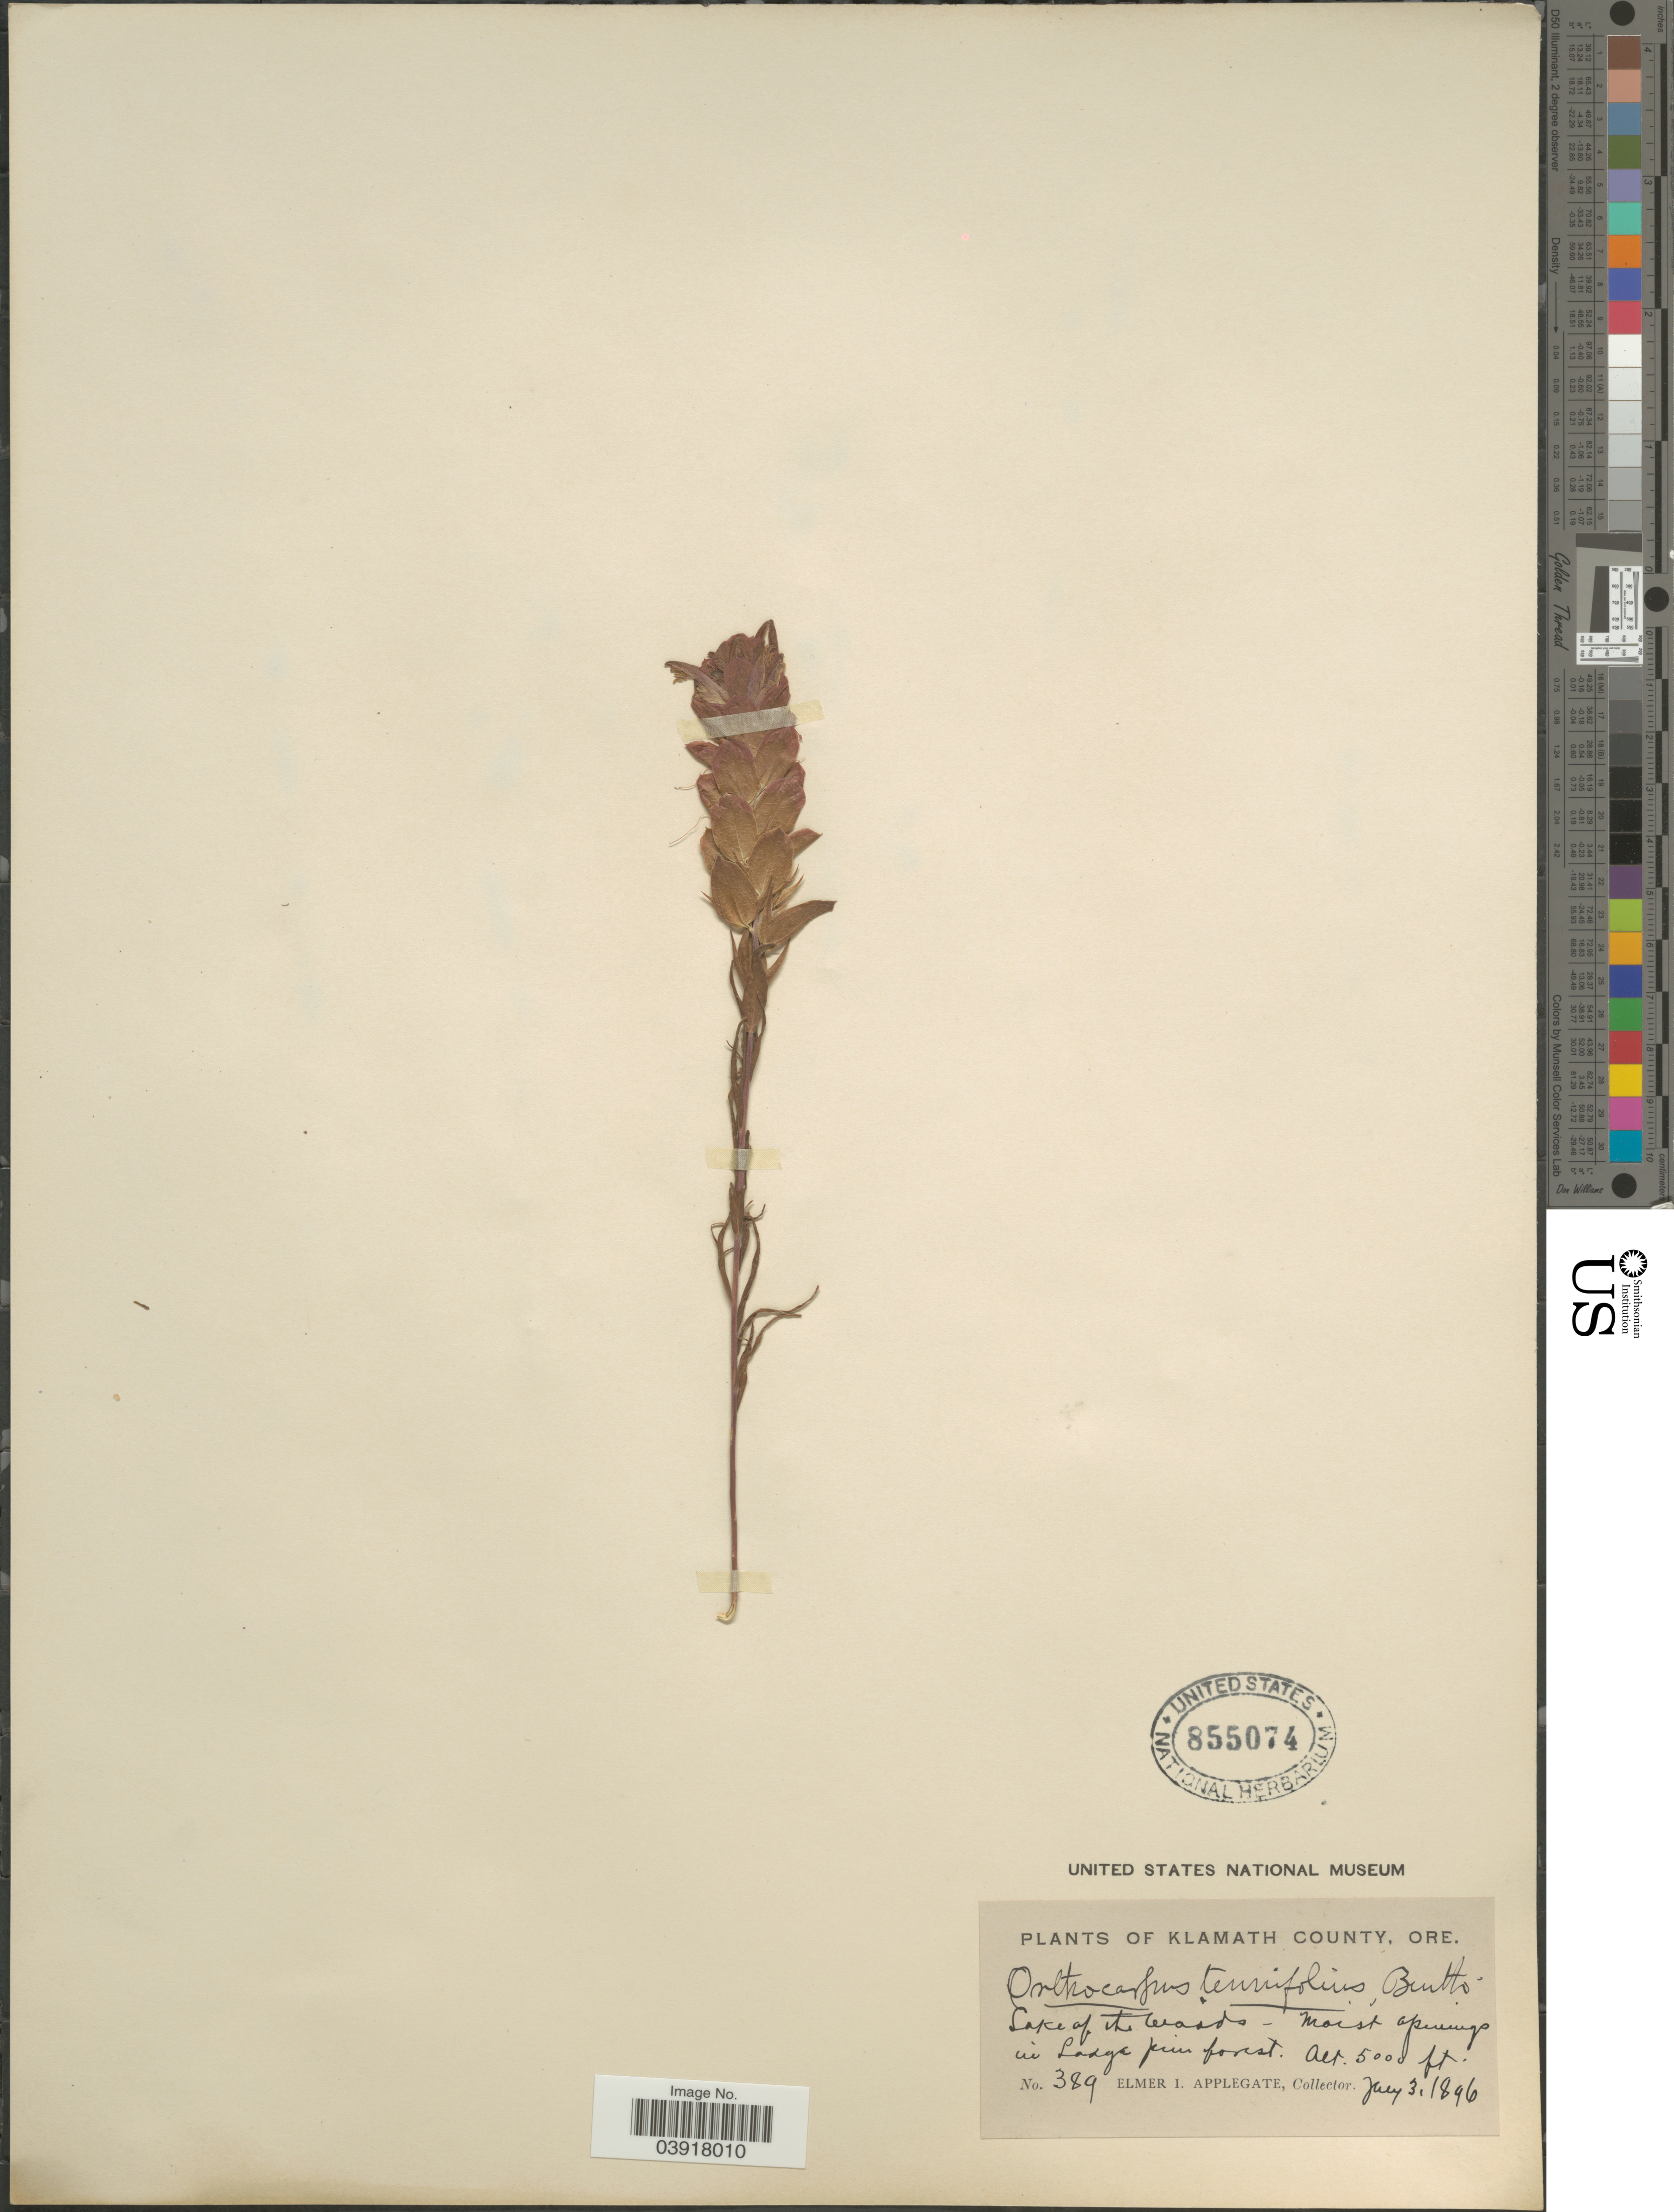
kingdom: Plantae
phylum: Tracheophyta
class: Magnoliopsida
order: Lamiales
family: Orobanchaceae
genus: Orthocarpus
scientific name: Orthocarpus tenuifolius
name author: (Pursh) Benth.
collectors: E. I. Applegate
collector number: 389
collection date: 1896-07-03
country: United States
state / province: Oregon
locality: Klamath County. Lake of the woods - moist openings in Lodge pine forest.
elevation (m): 1524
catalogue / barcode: US 855074